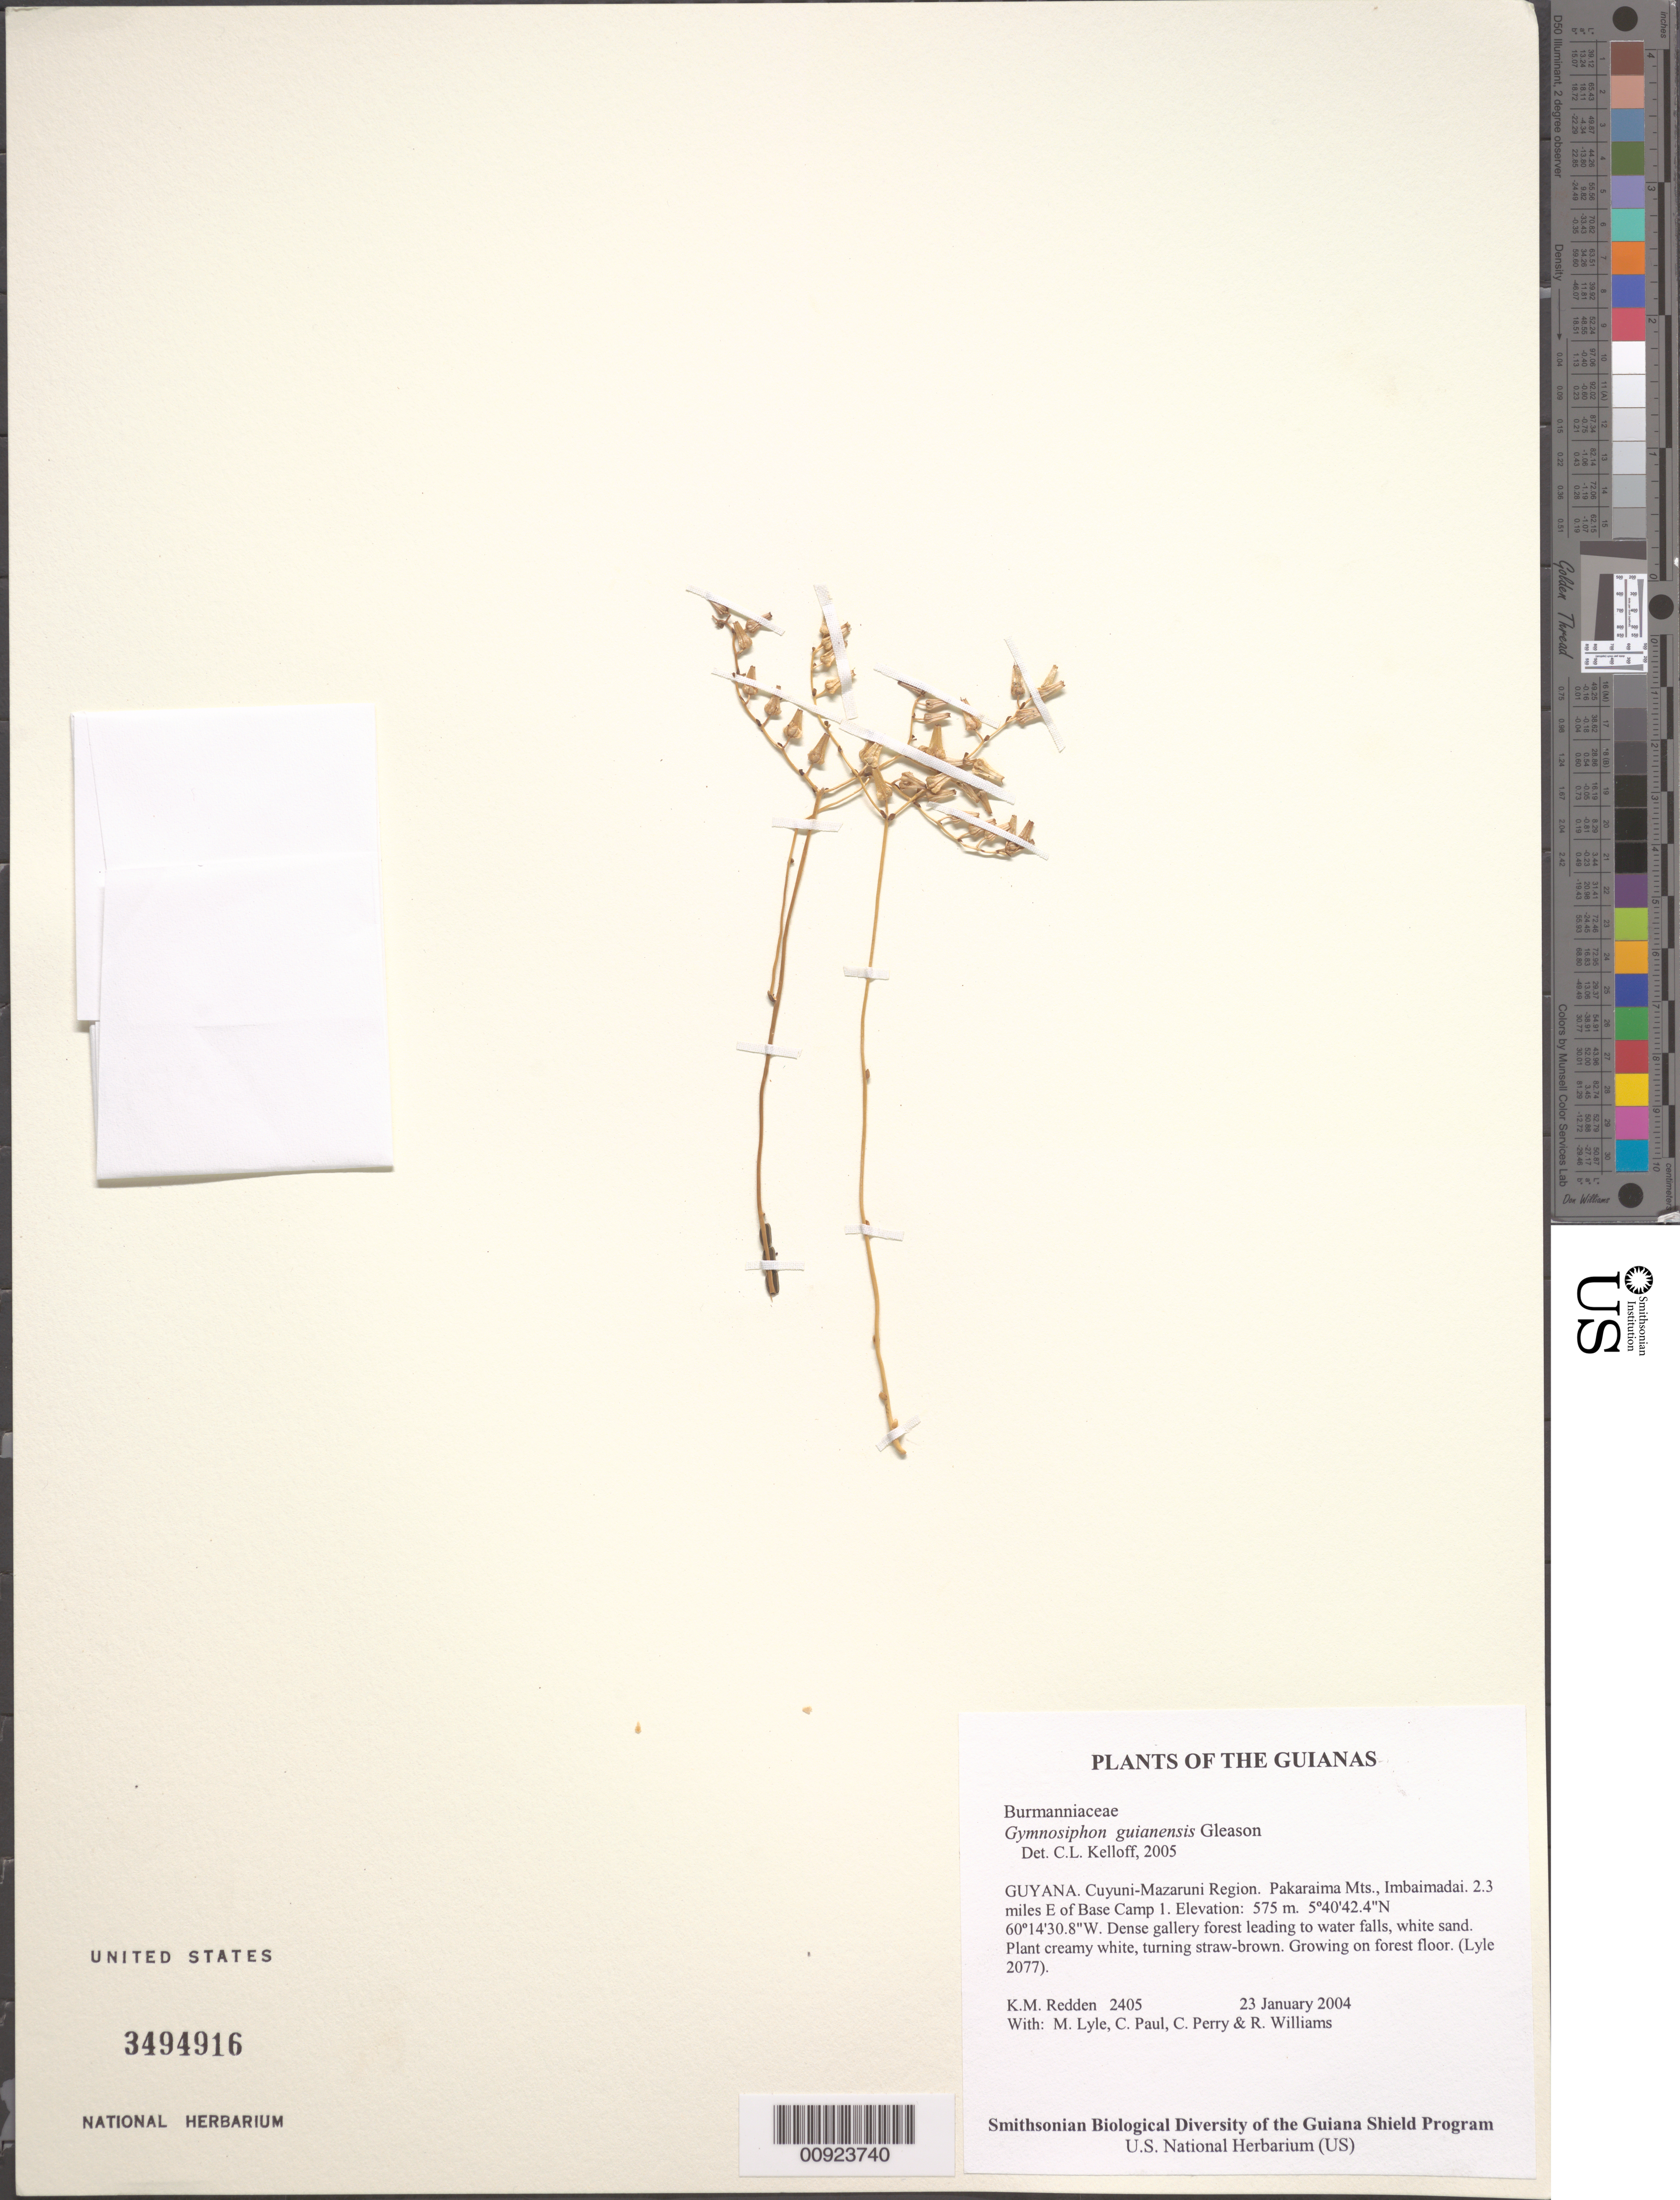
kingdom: Plantae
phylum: Tracheophyta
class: Liliopsida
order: Dioscoreales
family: Burmanniaceae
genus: Gymnosiphon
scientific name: Gymnosiphon guianensis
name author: Gleason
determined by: Kelloff, Carol L., (US), Smithsonian Institution - National Museum of Natural History (UNITED STATES)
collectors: K. M. Redden, M. Lyle, C. Paul, C. Perry & R. Williams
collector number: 2405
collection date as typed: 23 January 2004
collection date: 2004-01-23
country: Guyana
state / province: Cuyuni-Mazaruni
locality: Pakaraima Mts., Imbaimadai. 2.3 miles E of Base Camp 1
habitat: Dense gallery forest leading to waterfalls, white sand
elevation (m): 575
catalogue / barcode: US 3494916